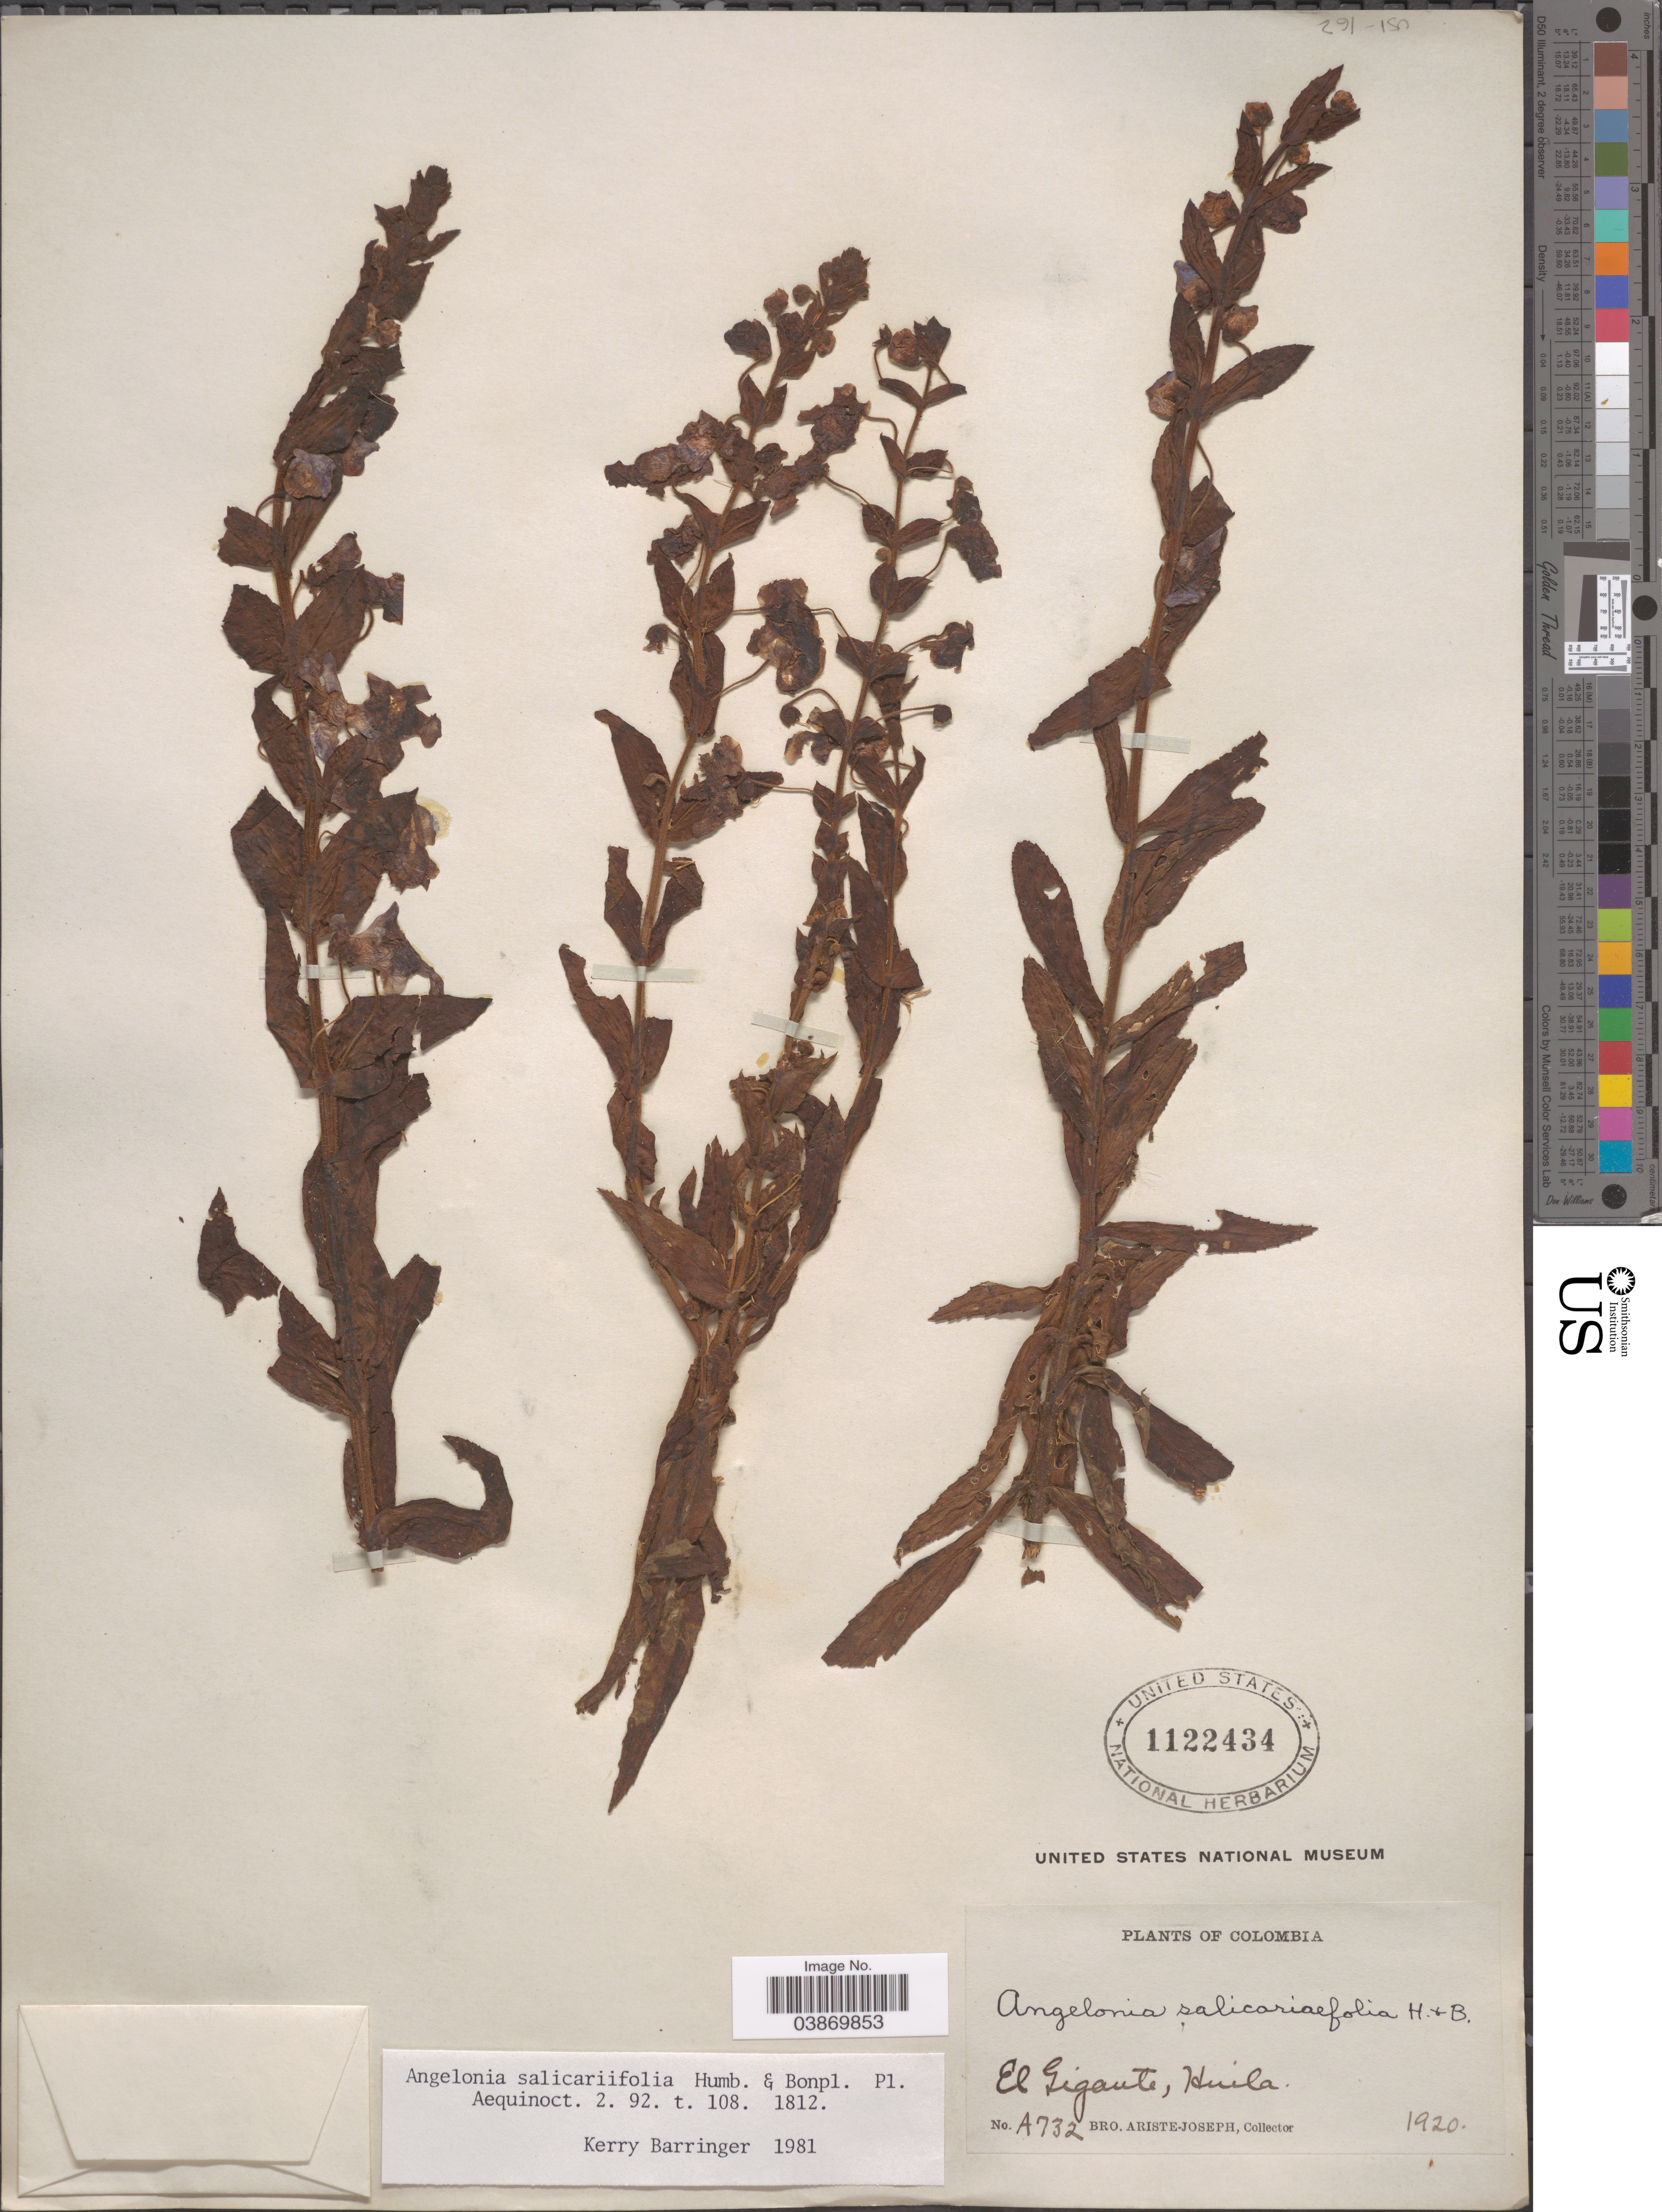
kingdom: Plantae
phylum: Tracheophyta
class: Magnoliopsida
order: Lamiales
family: Plantaginaceae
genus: Angelonia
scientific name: Angelonia salicariifolia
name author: Bonpl.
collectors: Bro. Ariste-Joseph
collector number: A732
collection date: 1920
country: Colombia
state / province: Huila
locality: El Gigante.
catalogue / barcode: US 1122434